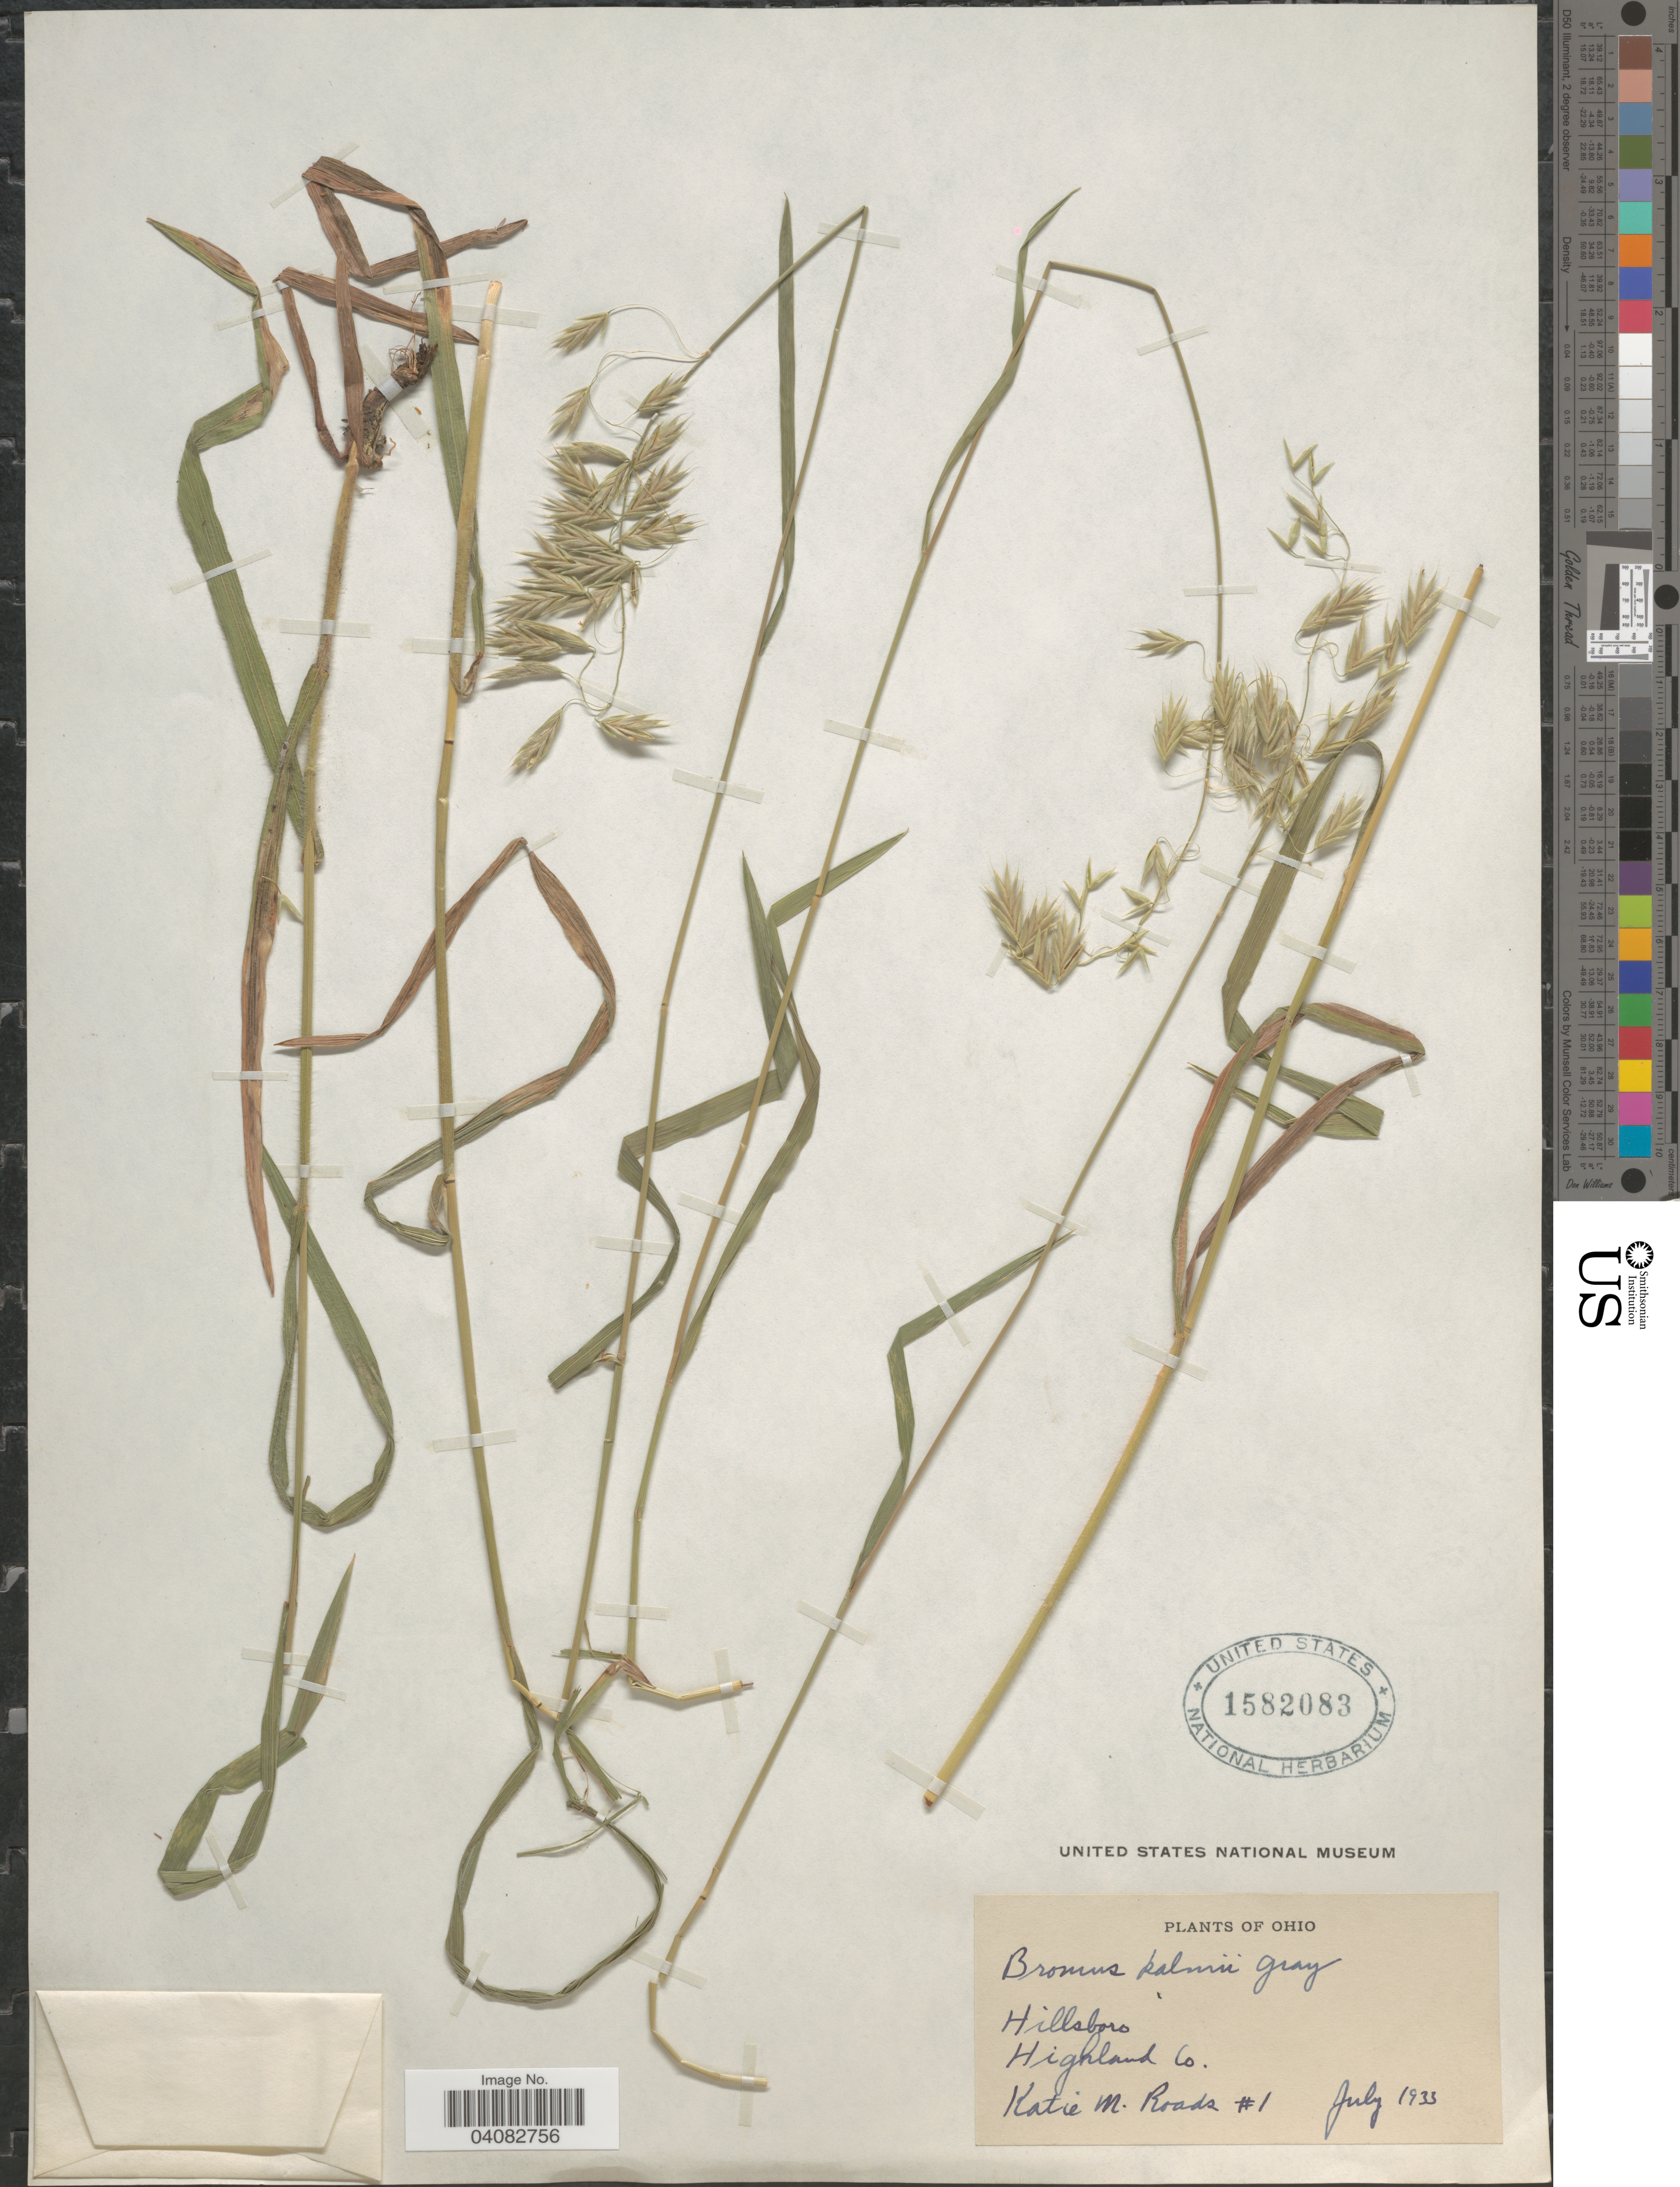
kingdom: Plantae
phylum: Tracheophyta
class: Liliopsida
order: Poales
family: Poaceae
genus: Bromus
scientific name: Bromus kalmii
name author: A. Gray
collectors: K. Roads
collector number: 1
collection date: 1933-07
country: United States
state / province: Ohio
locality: Hillsboro. Highland Co.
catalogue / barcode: US 1582083